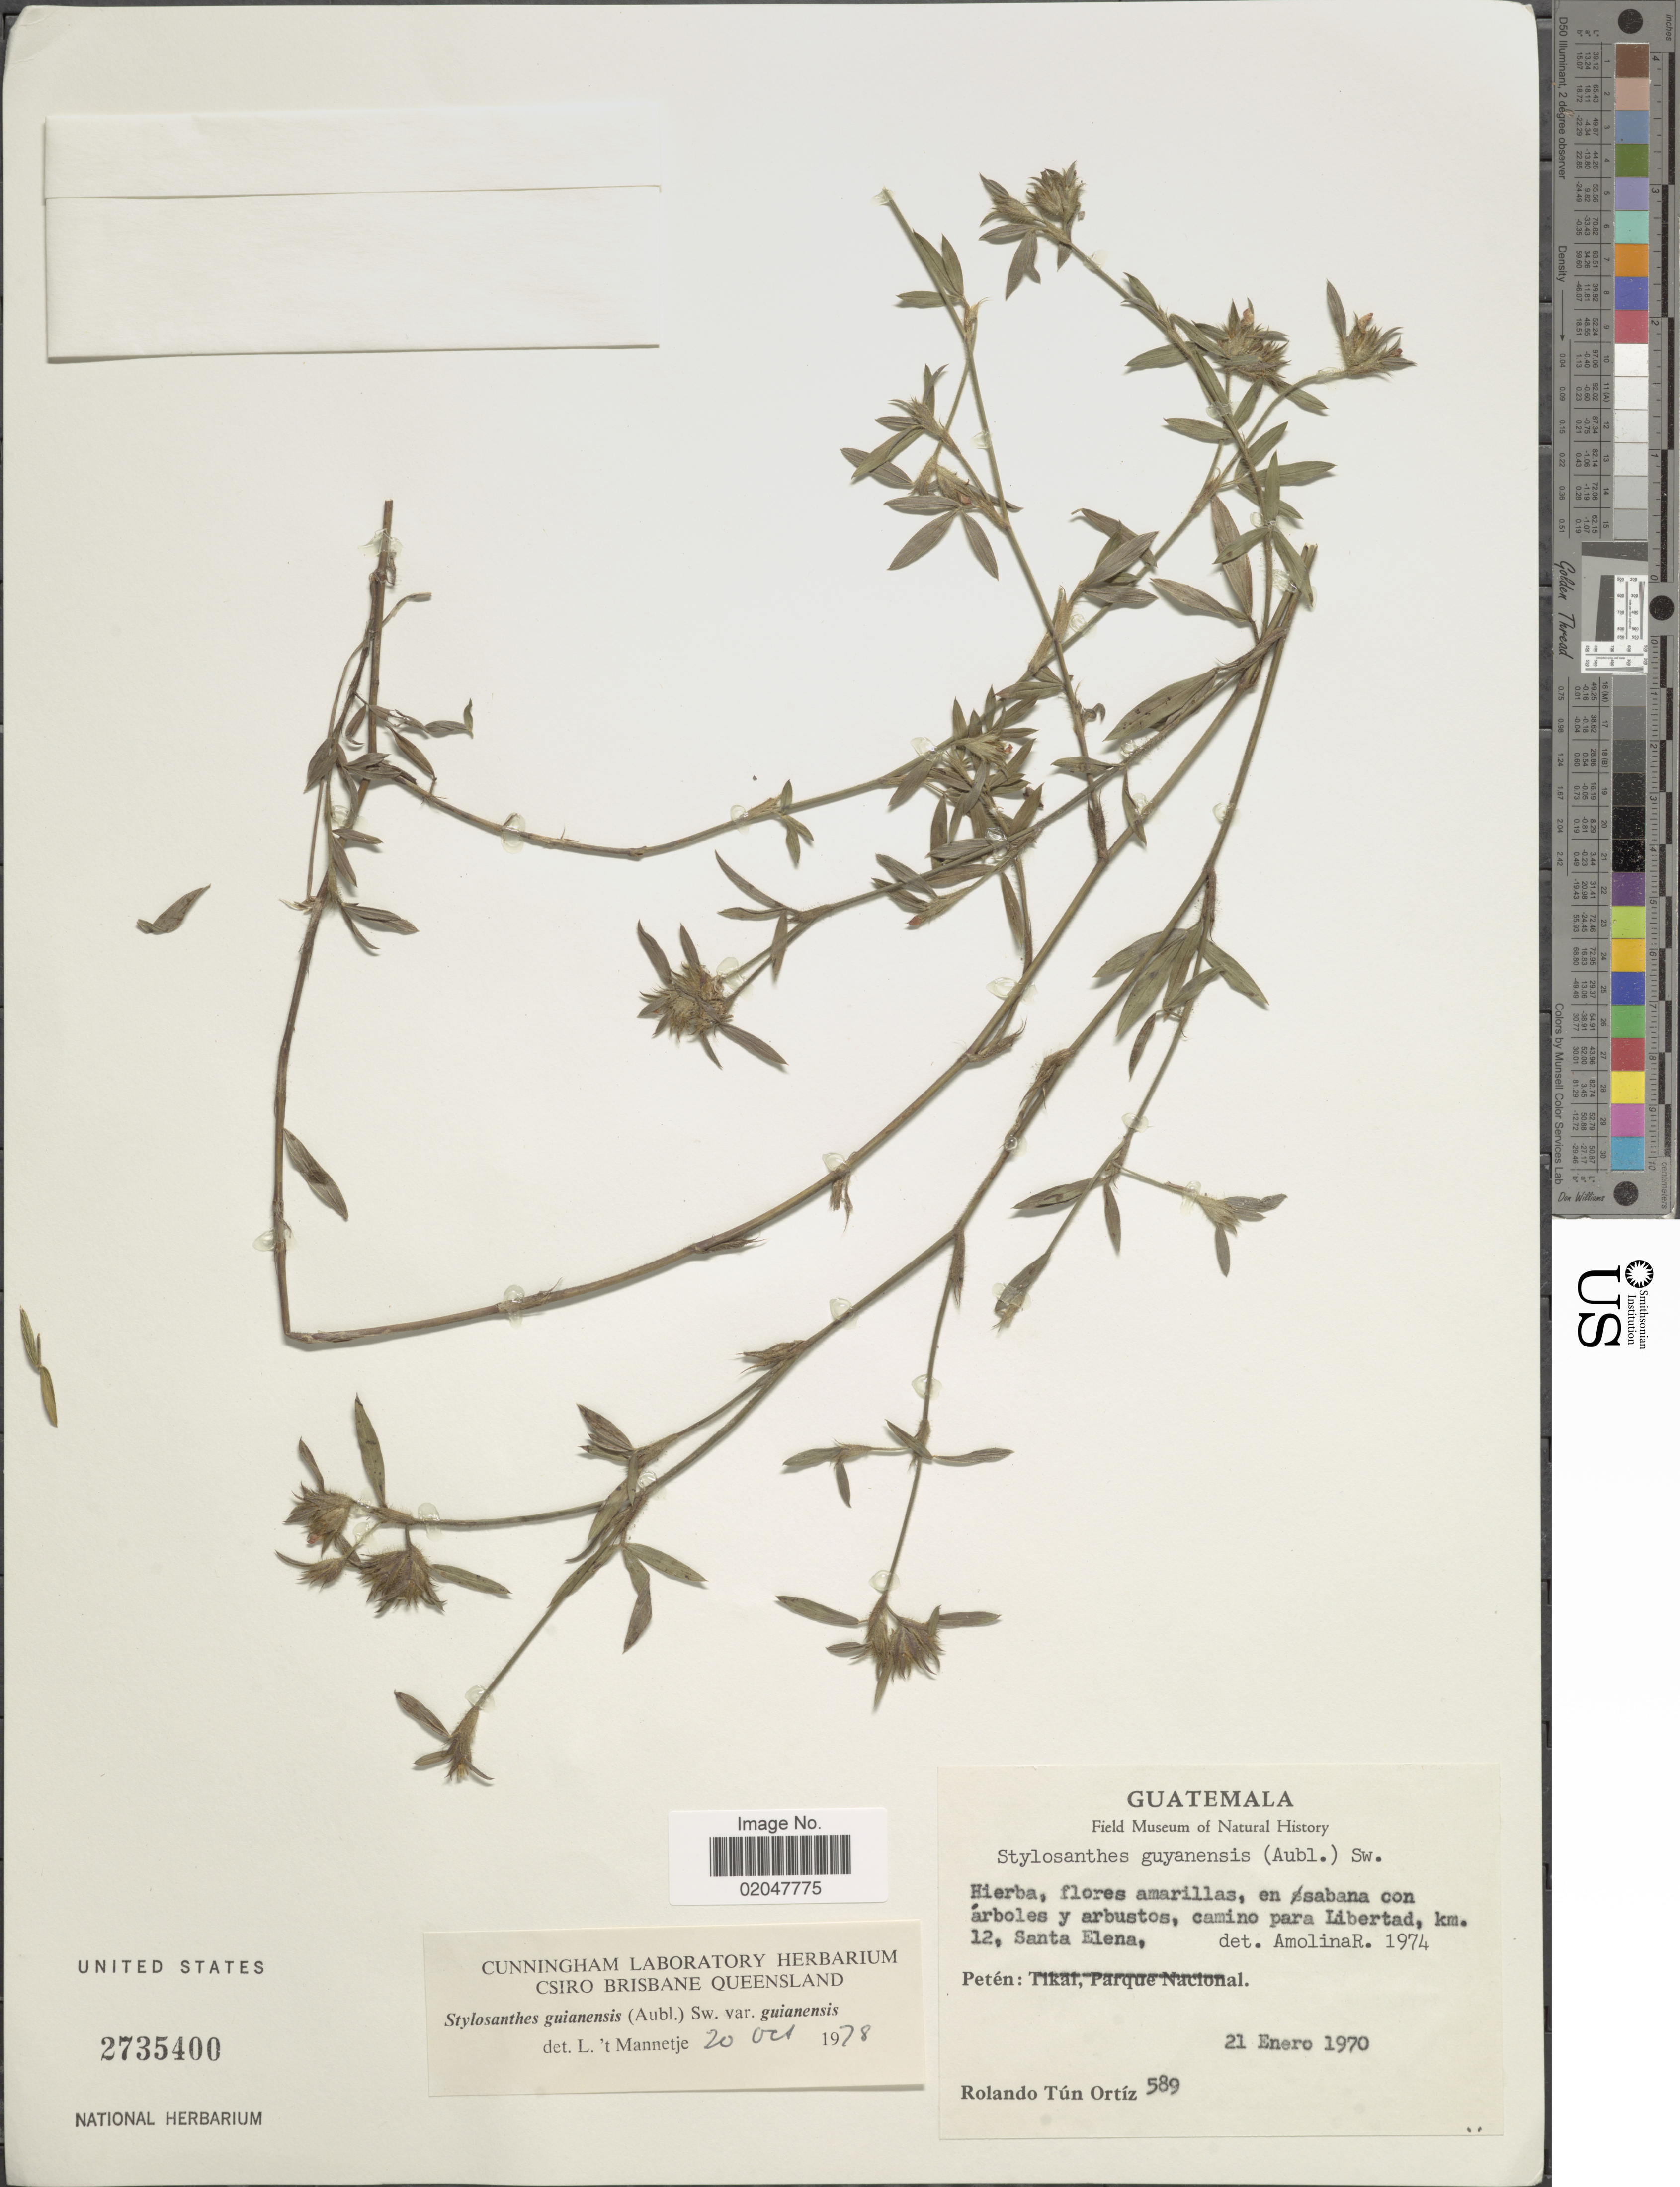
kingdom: Plantae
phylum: Tracheophyta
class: Magnoliopsida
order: Fabales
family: Fabaceae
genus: Stylosanthes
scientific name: Stylosanthes guianensis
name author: (Aubl.) Sw.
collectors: R. Tún Ortíz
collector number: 589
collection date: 1970-01-21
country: Guatemala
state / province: El Petén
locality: Camino para Libertad, km. 12, Santa Elena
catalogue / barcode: US 2735400